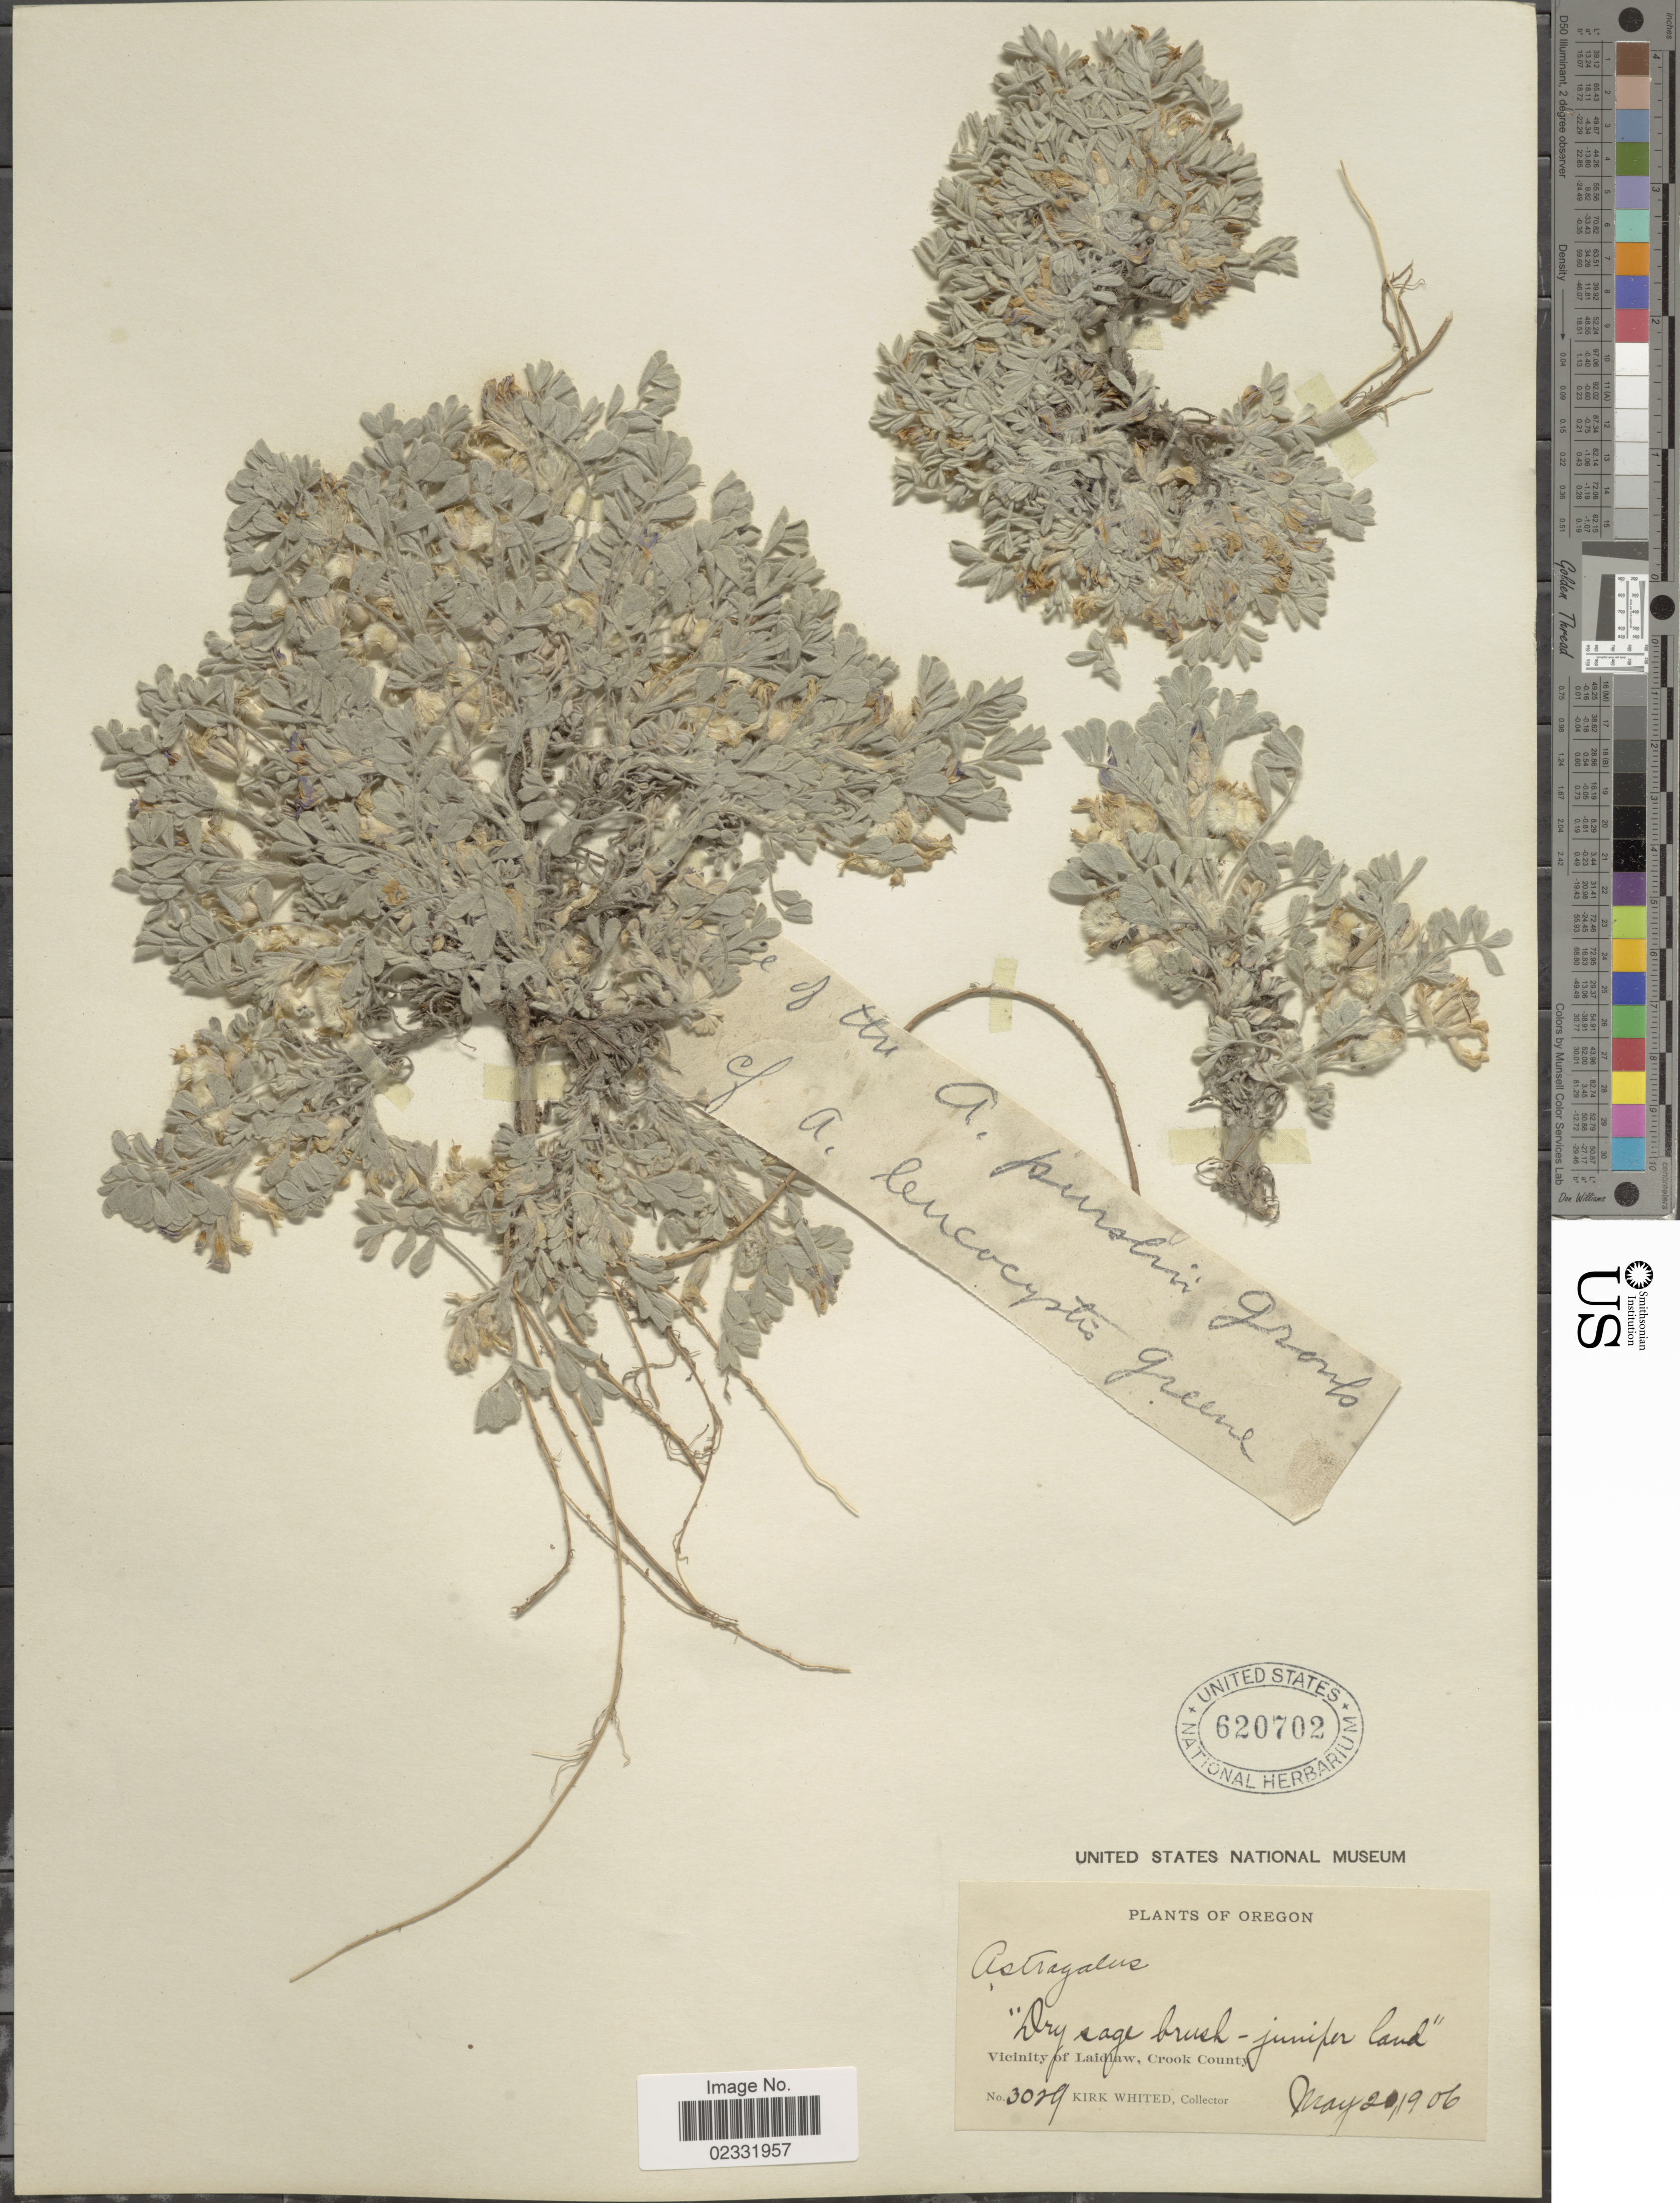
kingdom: Plantae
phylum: Tracheophyta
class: Magnoliopsida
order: Fabales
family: Fabaceae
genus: Astragalus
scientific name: Astragalus lagopinus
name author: (Rydb.) M. Peck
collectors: K. Whited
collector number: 3029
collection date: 1906-05-20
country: United States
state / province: Oregon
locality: Vicinity of Laidlaw, Crook County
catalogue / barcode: US 620702